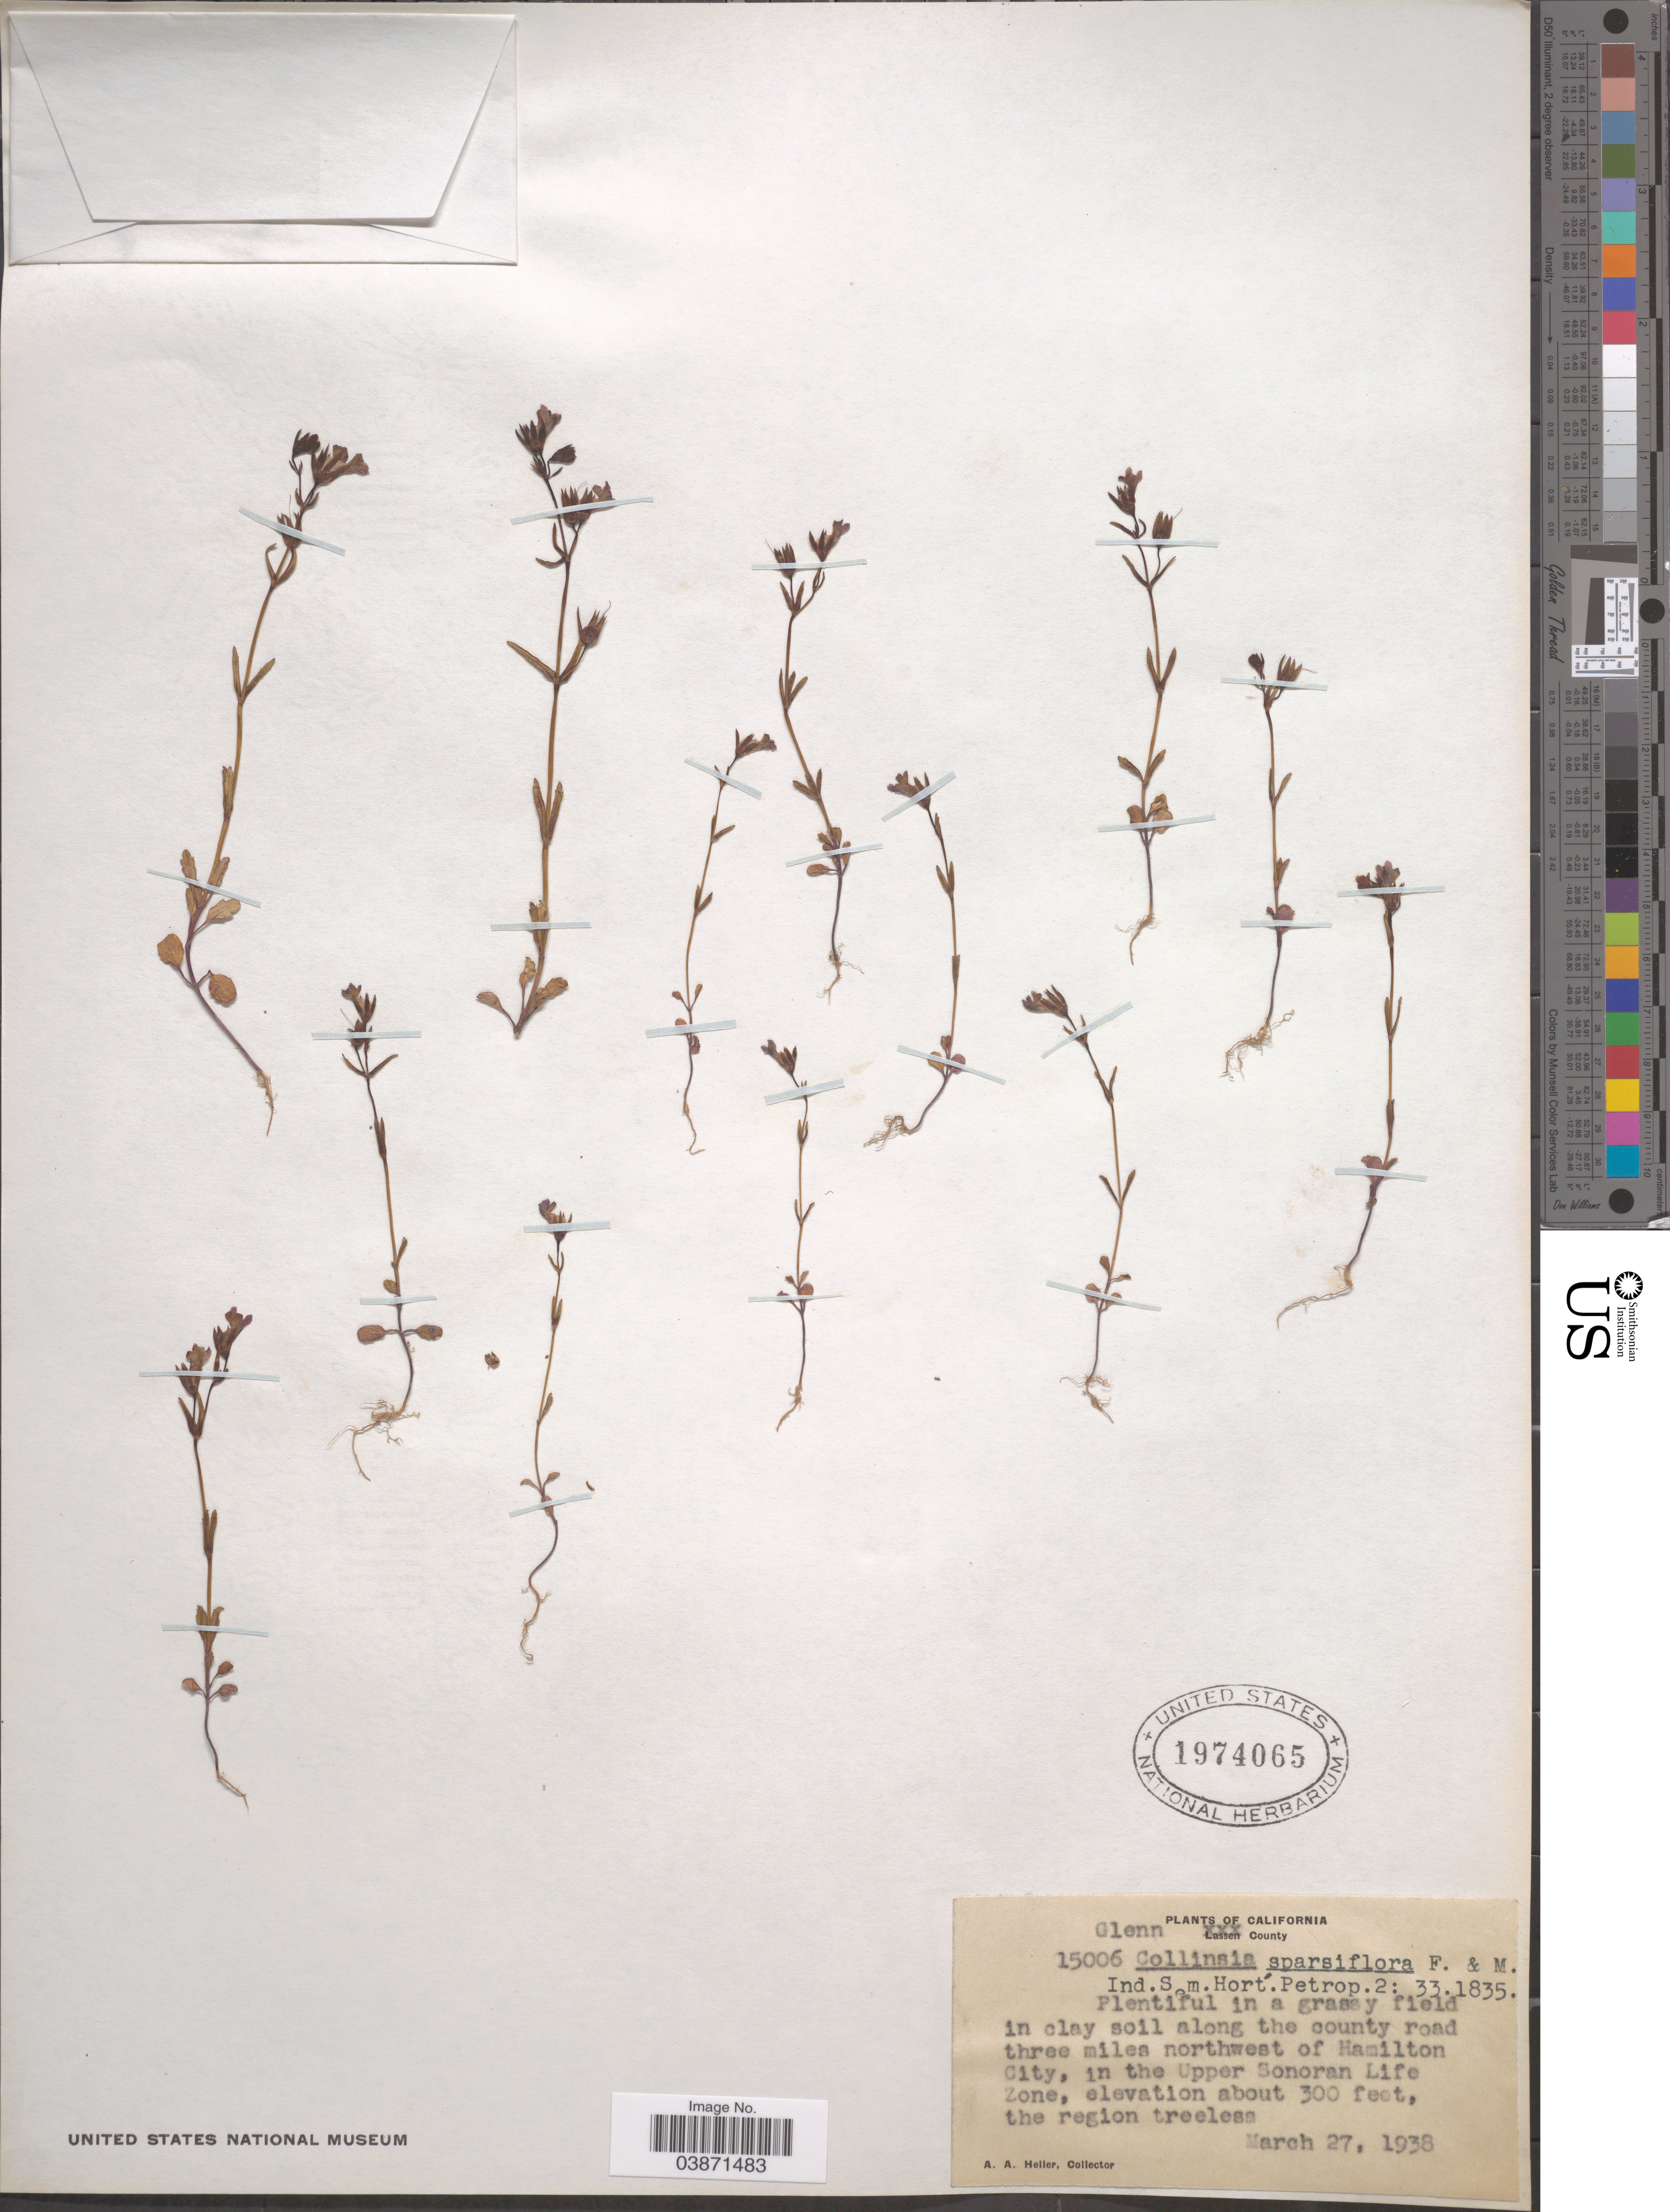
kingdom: Plantae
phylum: Tracheophyta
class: Magnoliopsida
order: Lamiales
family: Plantaginaceae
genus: Collinsia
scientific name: Collinsia sparsiflora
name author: Fisch. & C.A. Mey.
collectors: A. A. Heller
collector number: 15006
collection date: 1938-03-27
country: United States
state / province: California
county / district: Glenn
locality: Glenn County. Along the county road three miles northwest of Hamilton City, in the Upper Sonoran Life Zone.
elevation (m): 91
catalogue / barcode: US 1974065